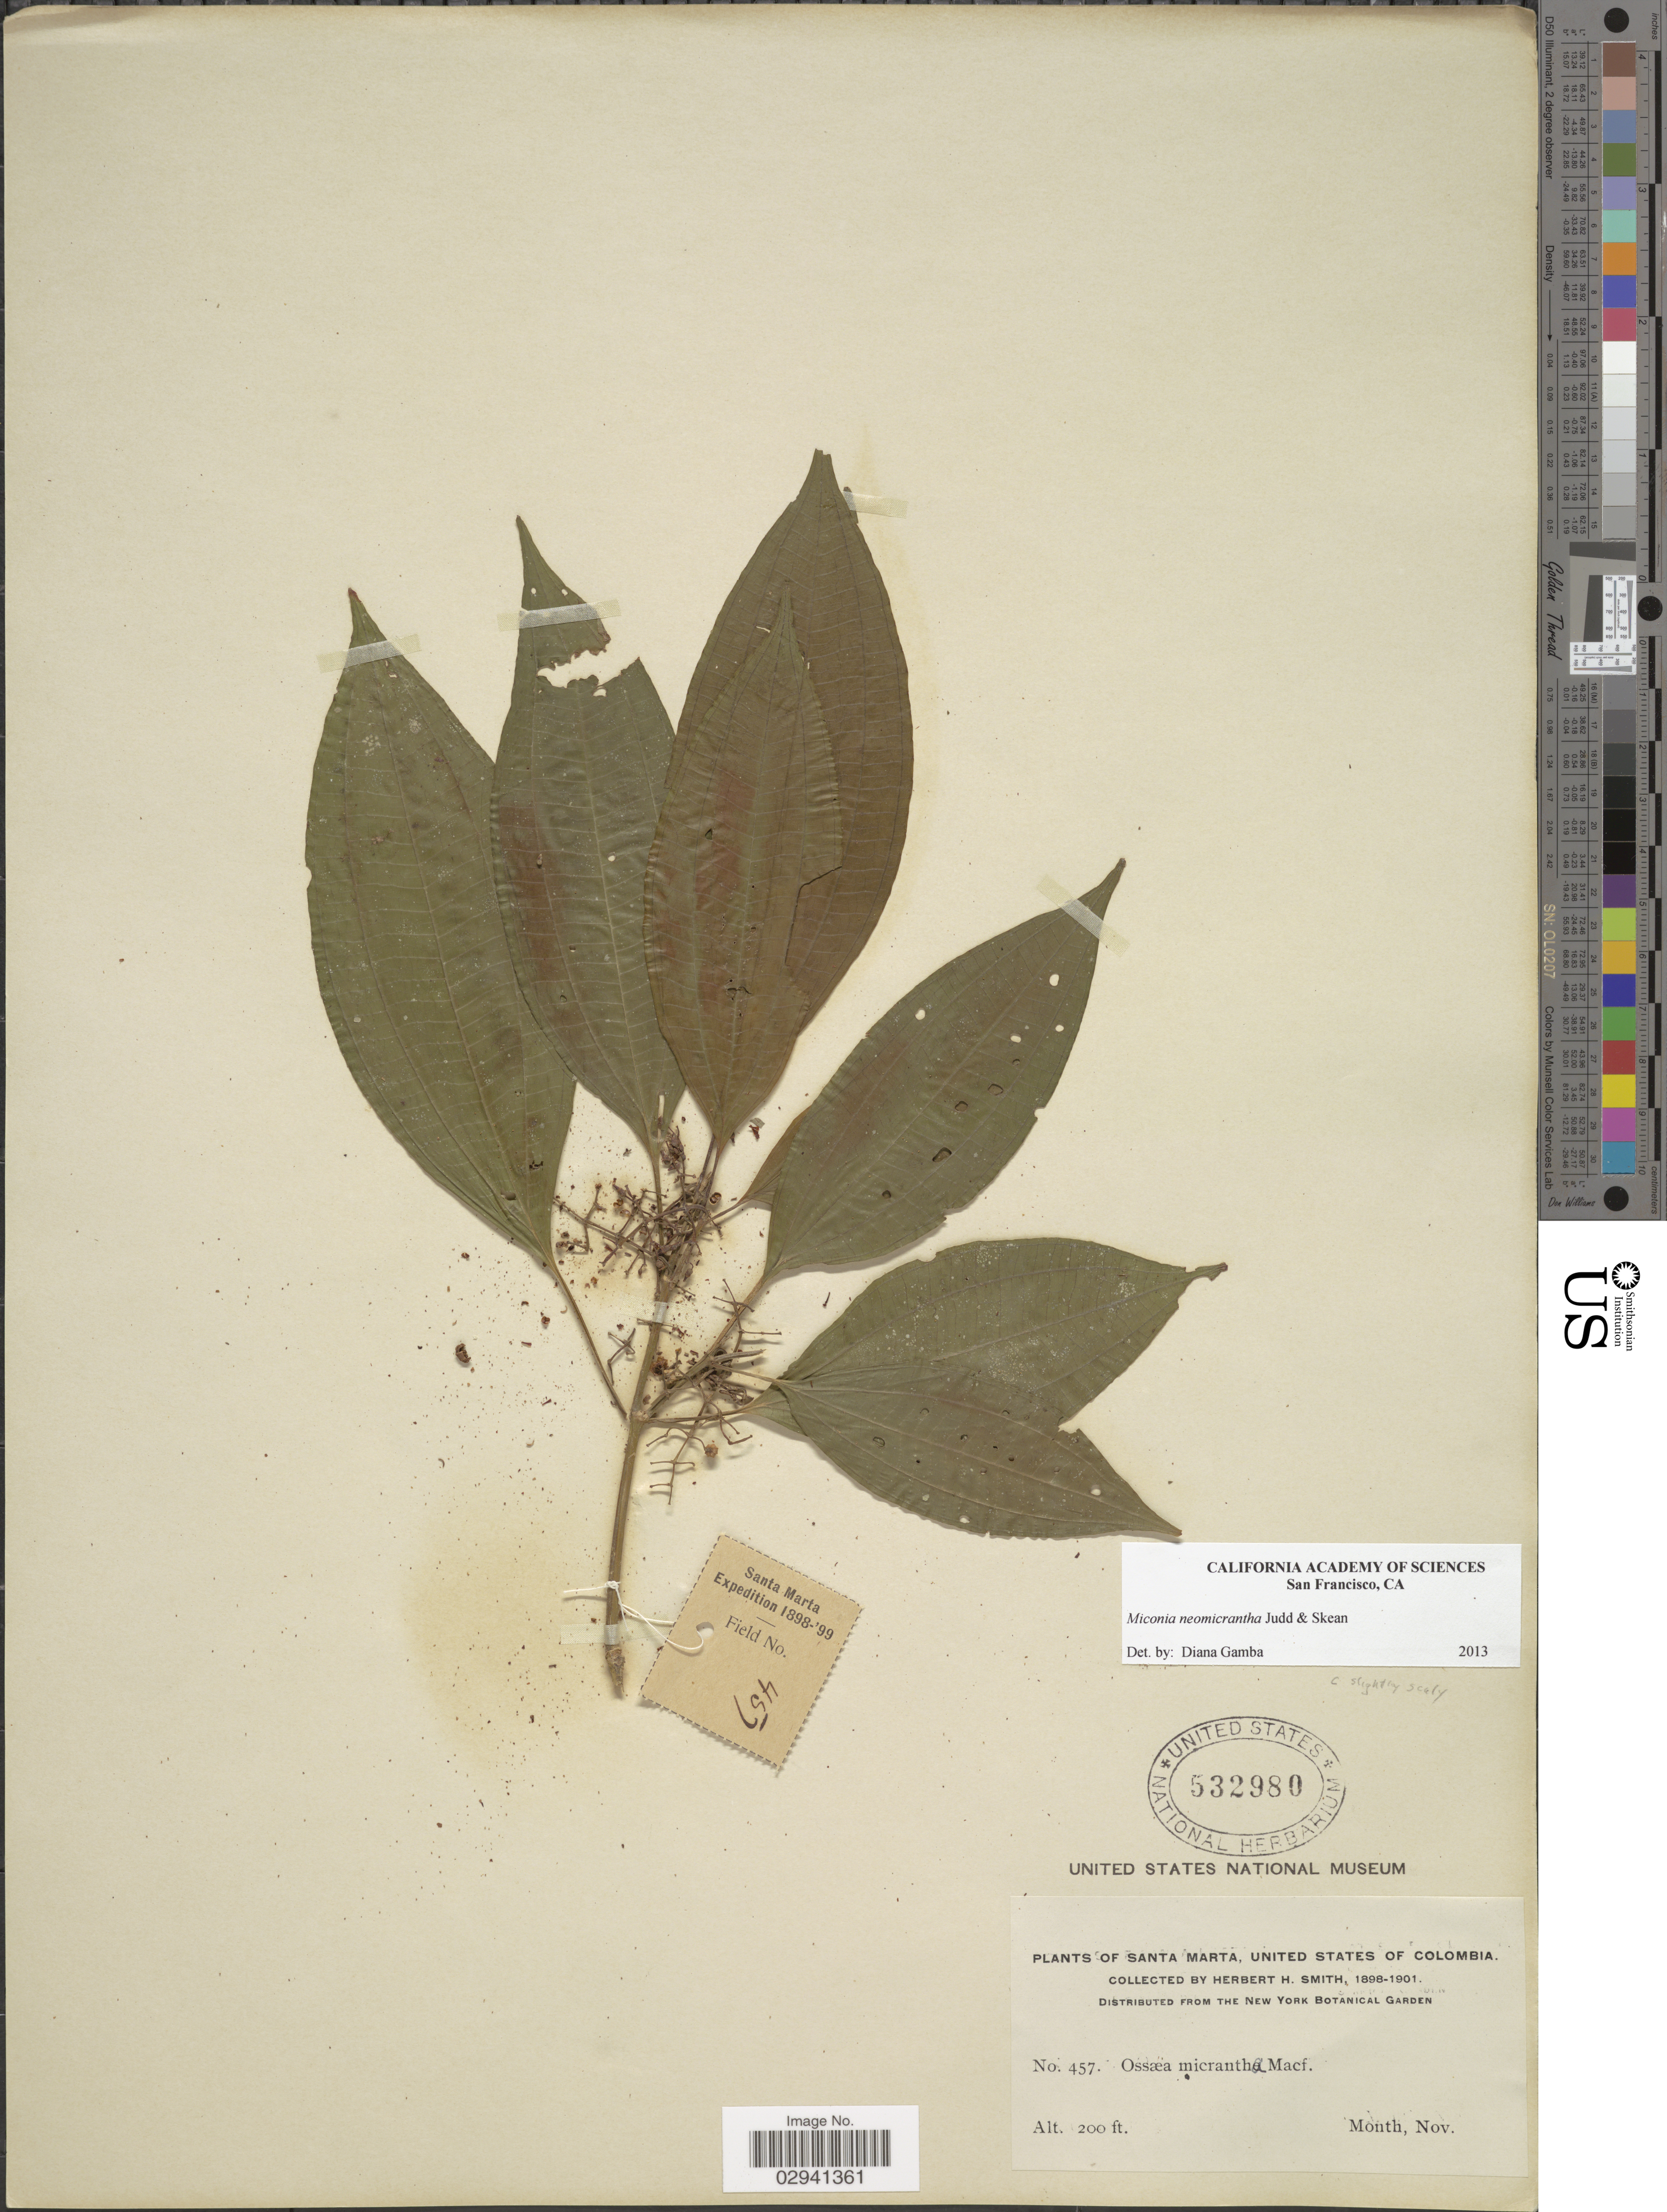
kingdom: Plantae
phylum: Tracheophyta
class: Magnoliopsida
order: Myrtales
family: Melastomataceae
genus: Miconia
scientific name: Miconia neomicrantha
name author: Judd & Skean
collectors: Herbert H. Smith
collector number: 457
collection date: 1898-11/1901-11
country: Colombia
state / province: Magdalena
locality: Santa Marta, United States of Colombia.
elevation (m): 61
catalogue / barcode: US 532980